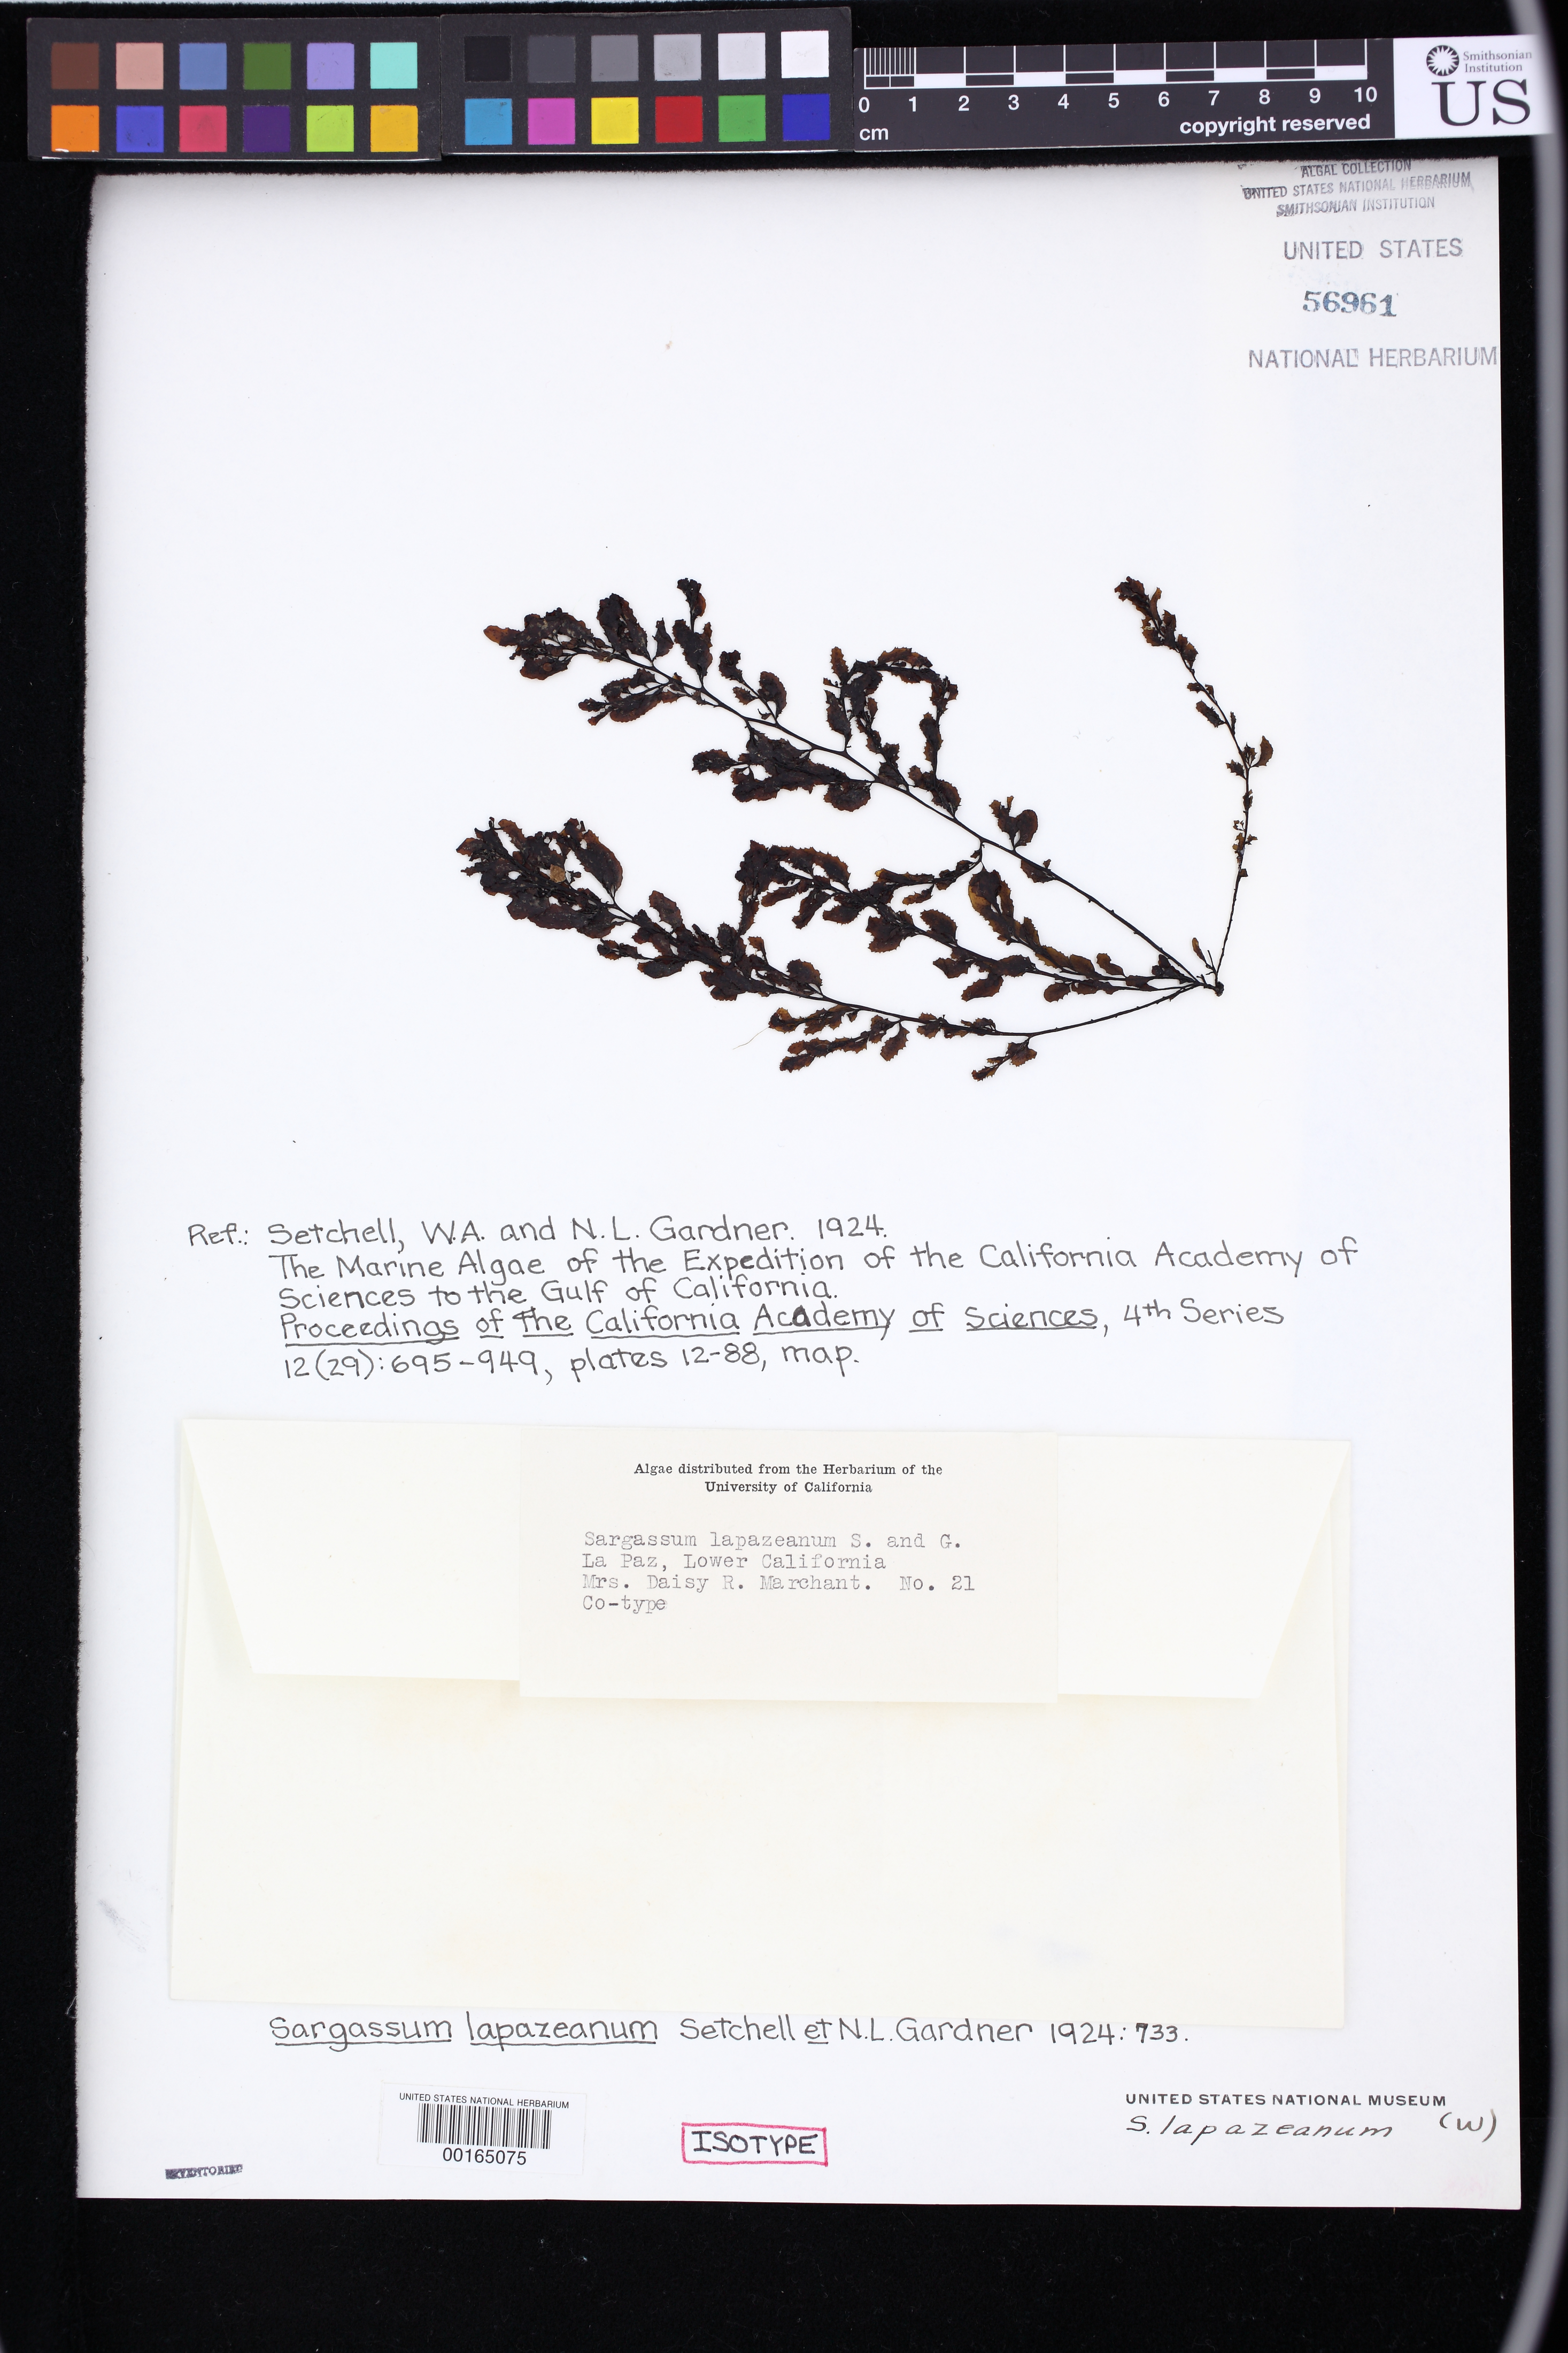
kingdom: Chromista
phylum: Ochrophyta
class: Phaeophyceae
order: Fucales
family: Sargassaceae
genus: Sargassum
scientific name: Sargassum lapazeanum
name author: Setch. & N.L. Gardner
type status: Isotype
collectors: D. Marchant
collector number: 21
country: Mexico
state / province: Baja California Sur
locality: La Paz.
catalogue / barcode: US 56961